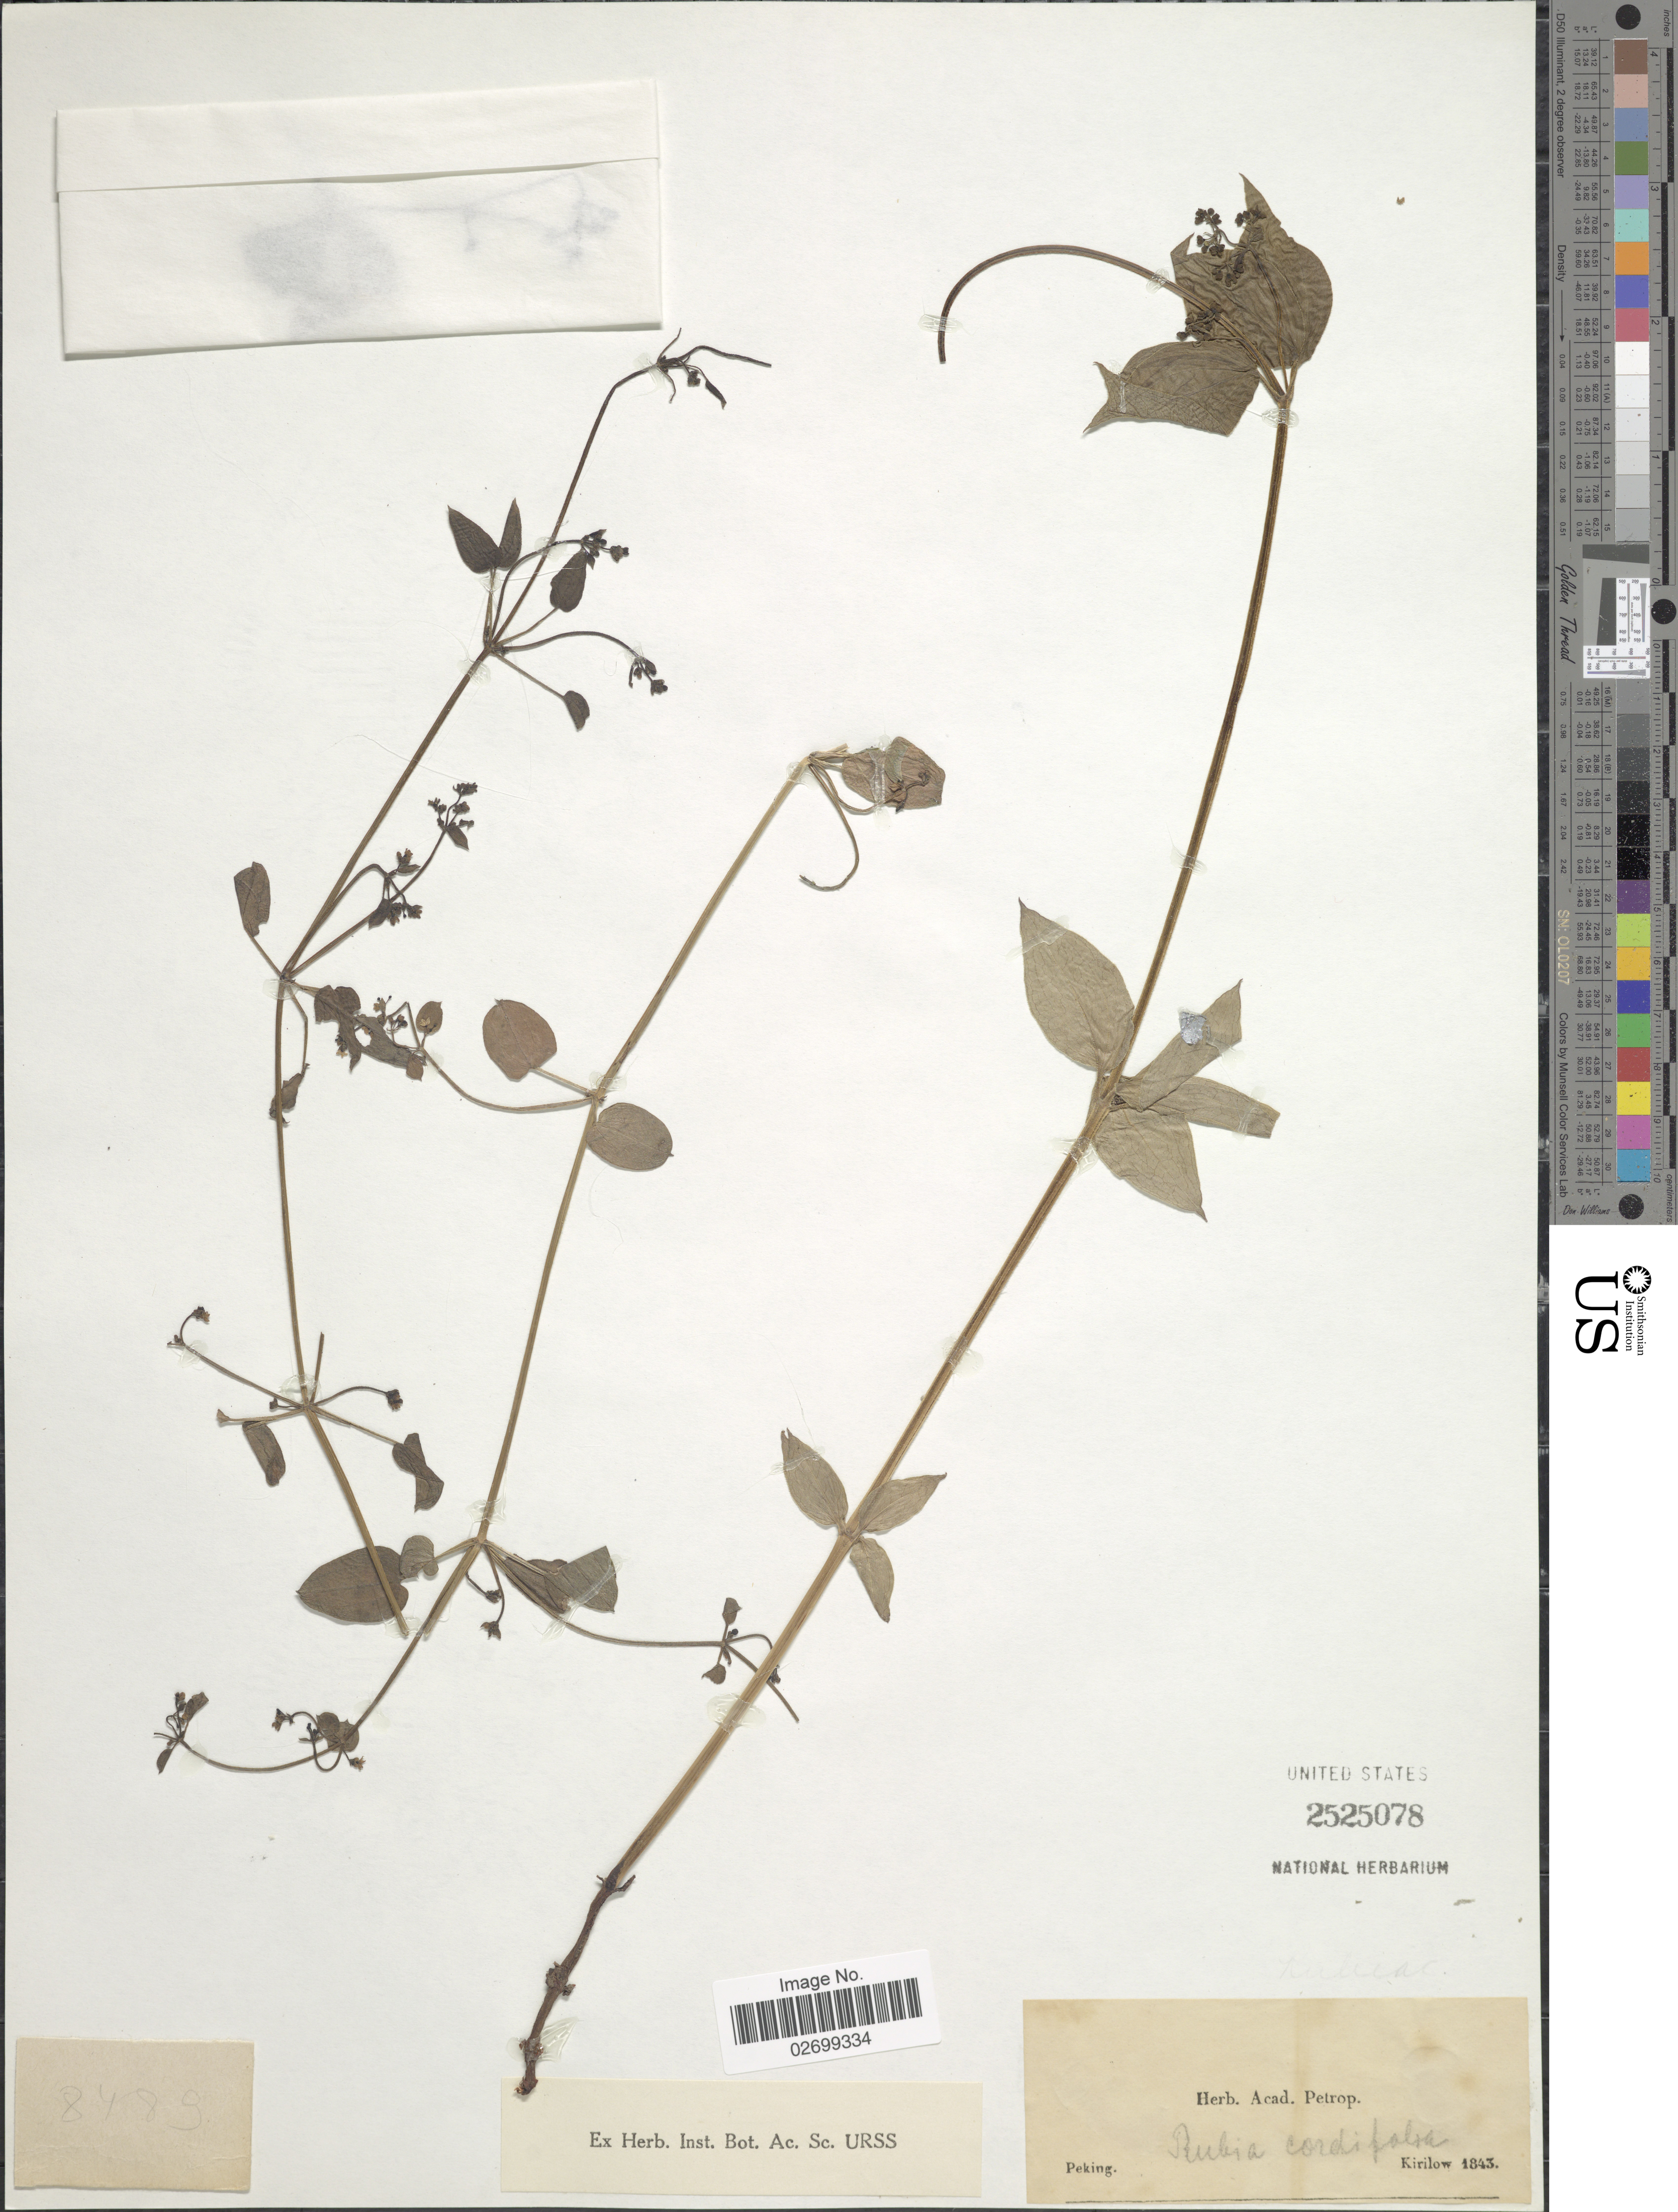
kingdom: Plantae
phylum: Tracheophyta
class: Magnoliopsida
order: Gentianales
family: Rubiaceae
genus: Rubia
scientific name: Rubia cordifolia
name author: L.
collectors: Kirilow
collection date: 1843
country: China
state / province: Beijing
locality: Peking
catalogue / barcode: US 2525078